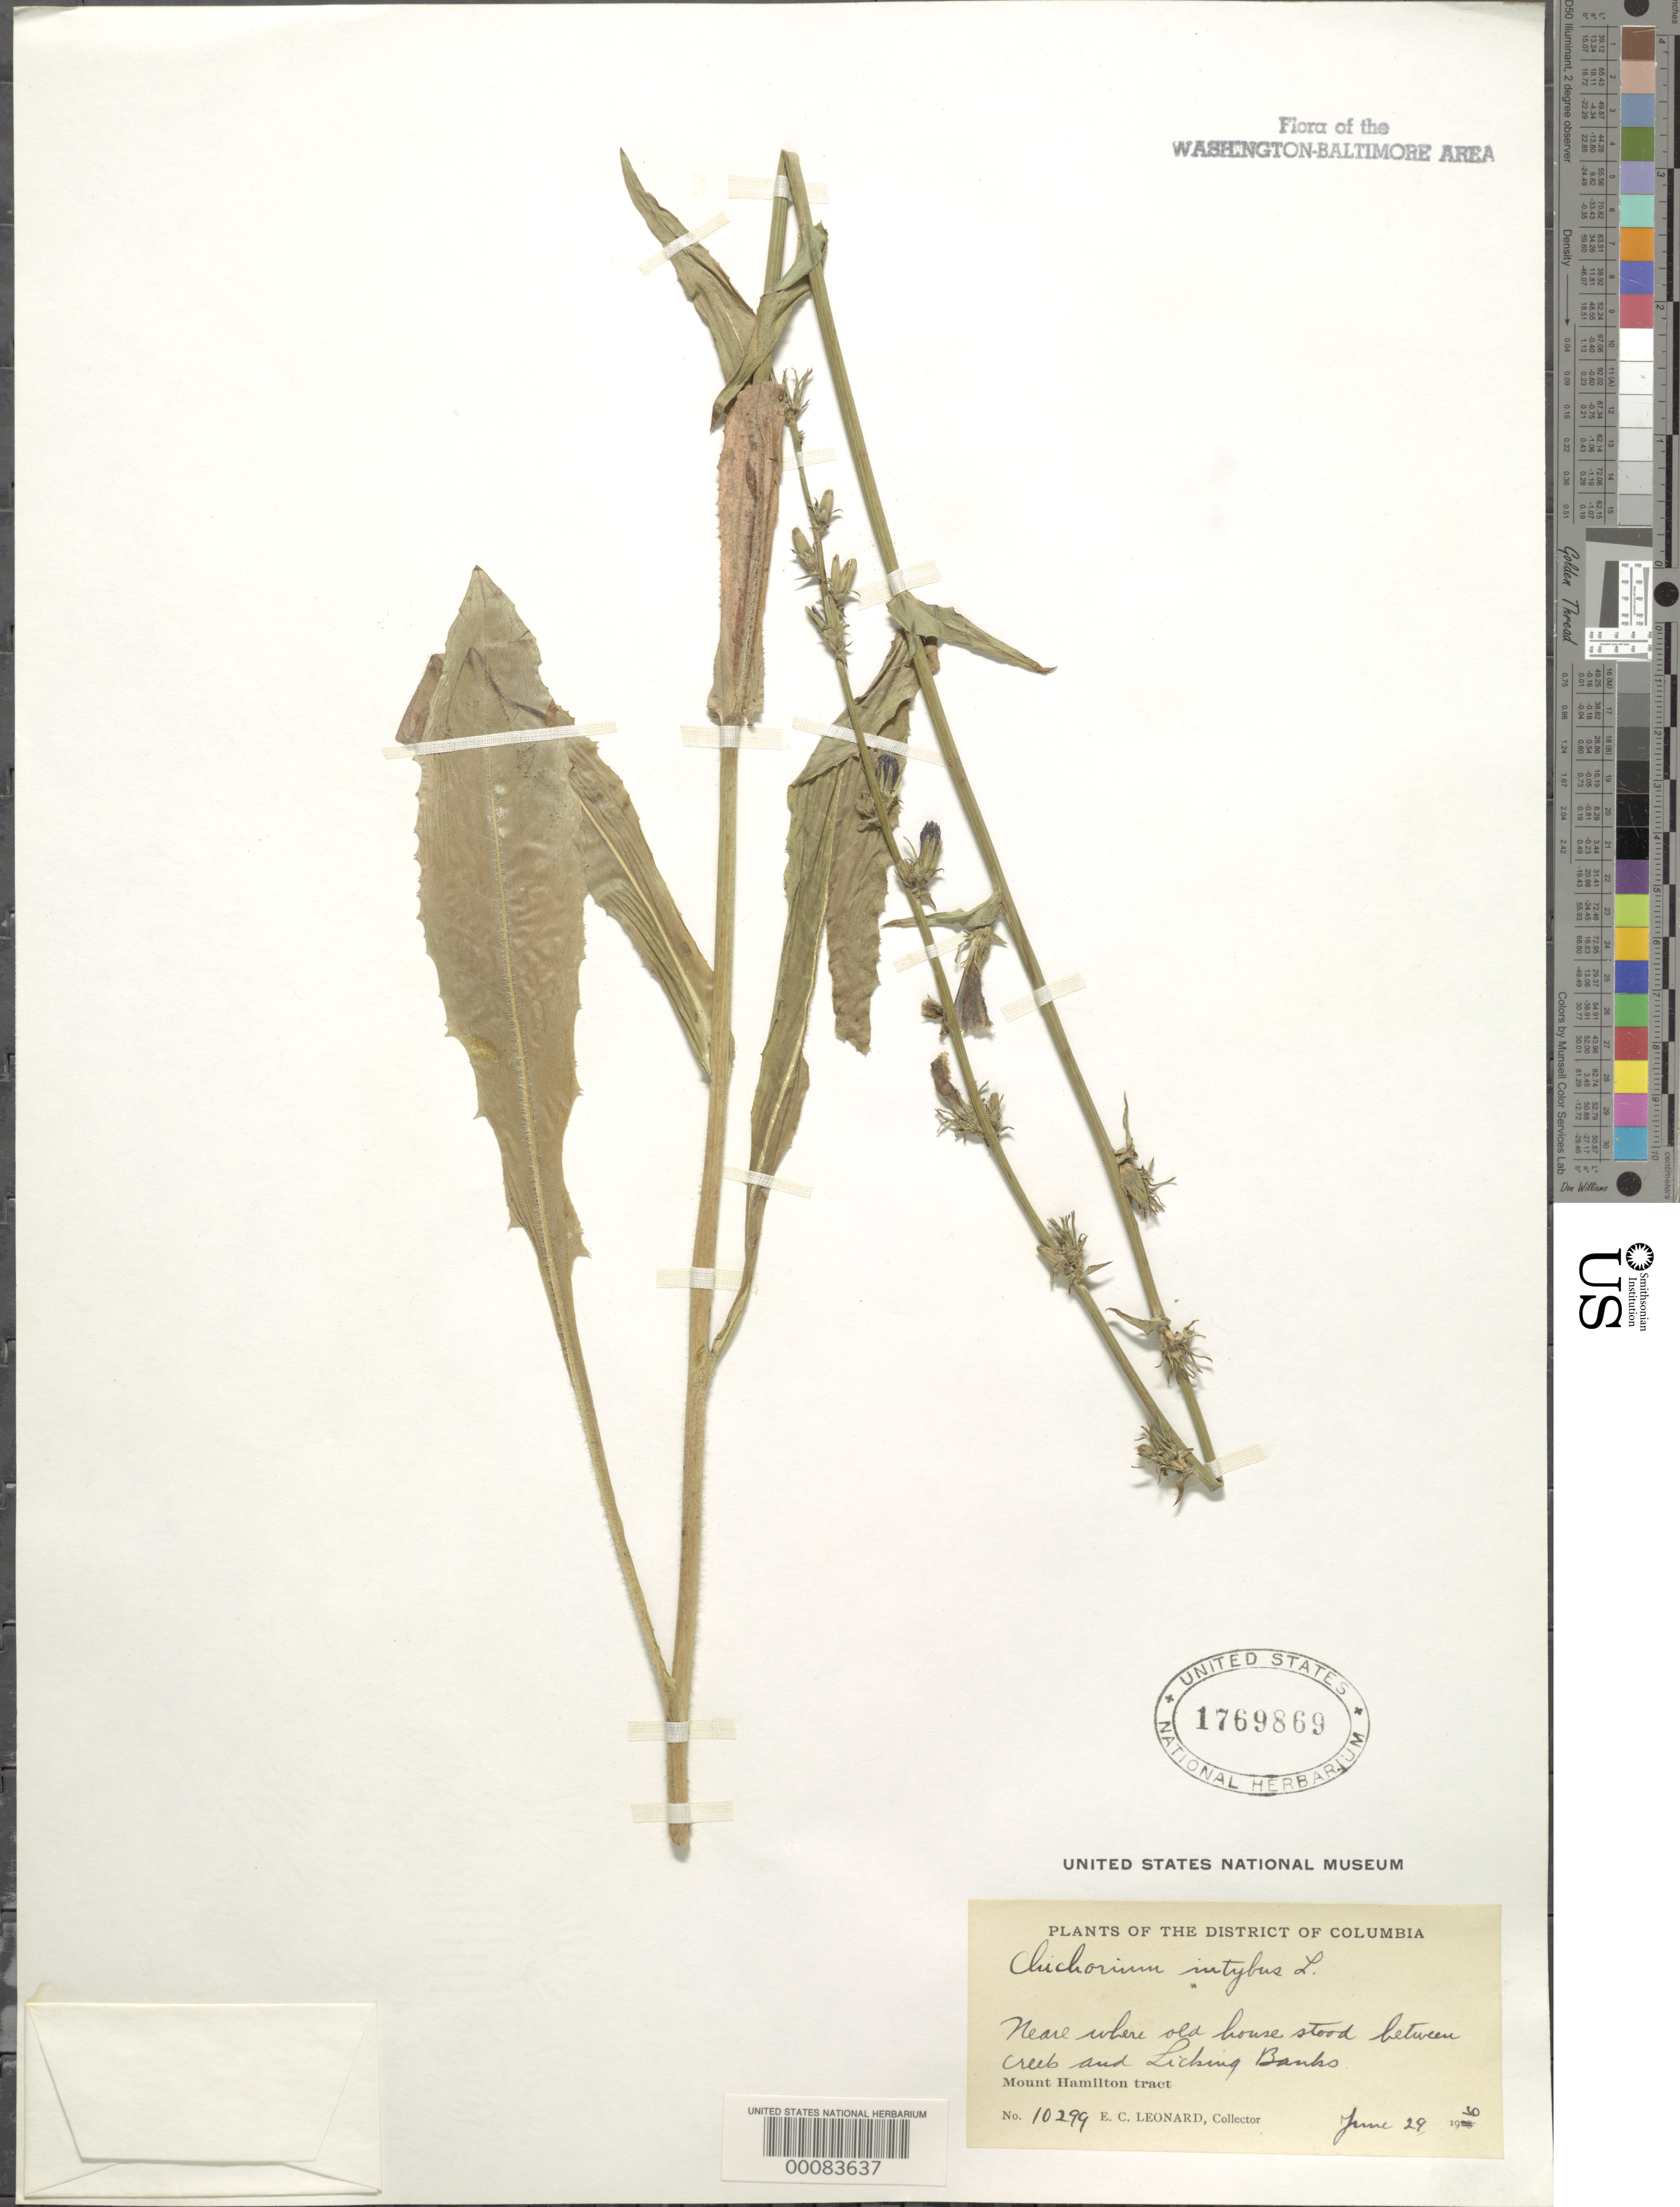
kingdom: Plantae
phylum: Tracheophyta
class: Magnoliopsida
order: Asterales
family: Asteraceae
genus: Cichorium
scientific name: Cichorium intybus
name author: L.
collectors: E. C. Leonard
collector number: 10299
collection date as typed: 29 Jun 1930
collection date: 1930-06-29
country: United States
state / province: District of Columbia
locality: Licking Banks Mount Hamilton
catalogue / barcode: US 1769869